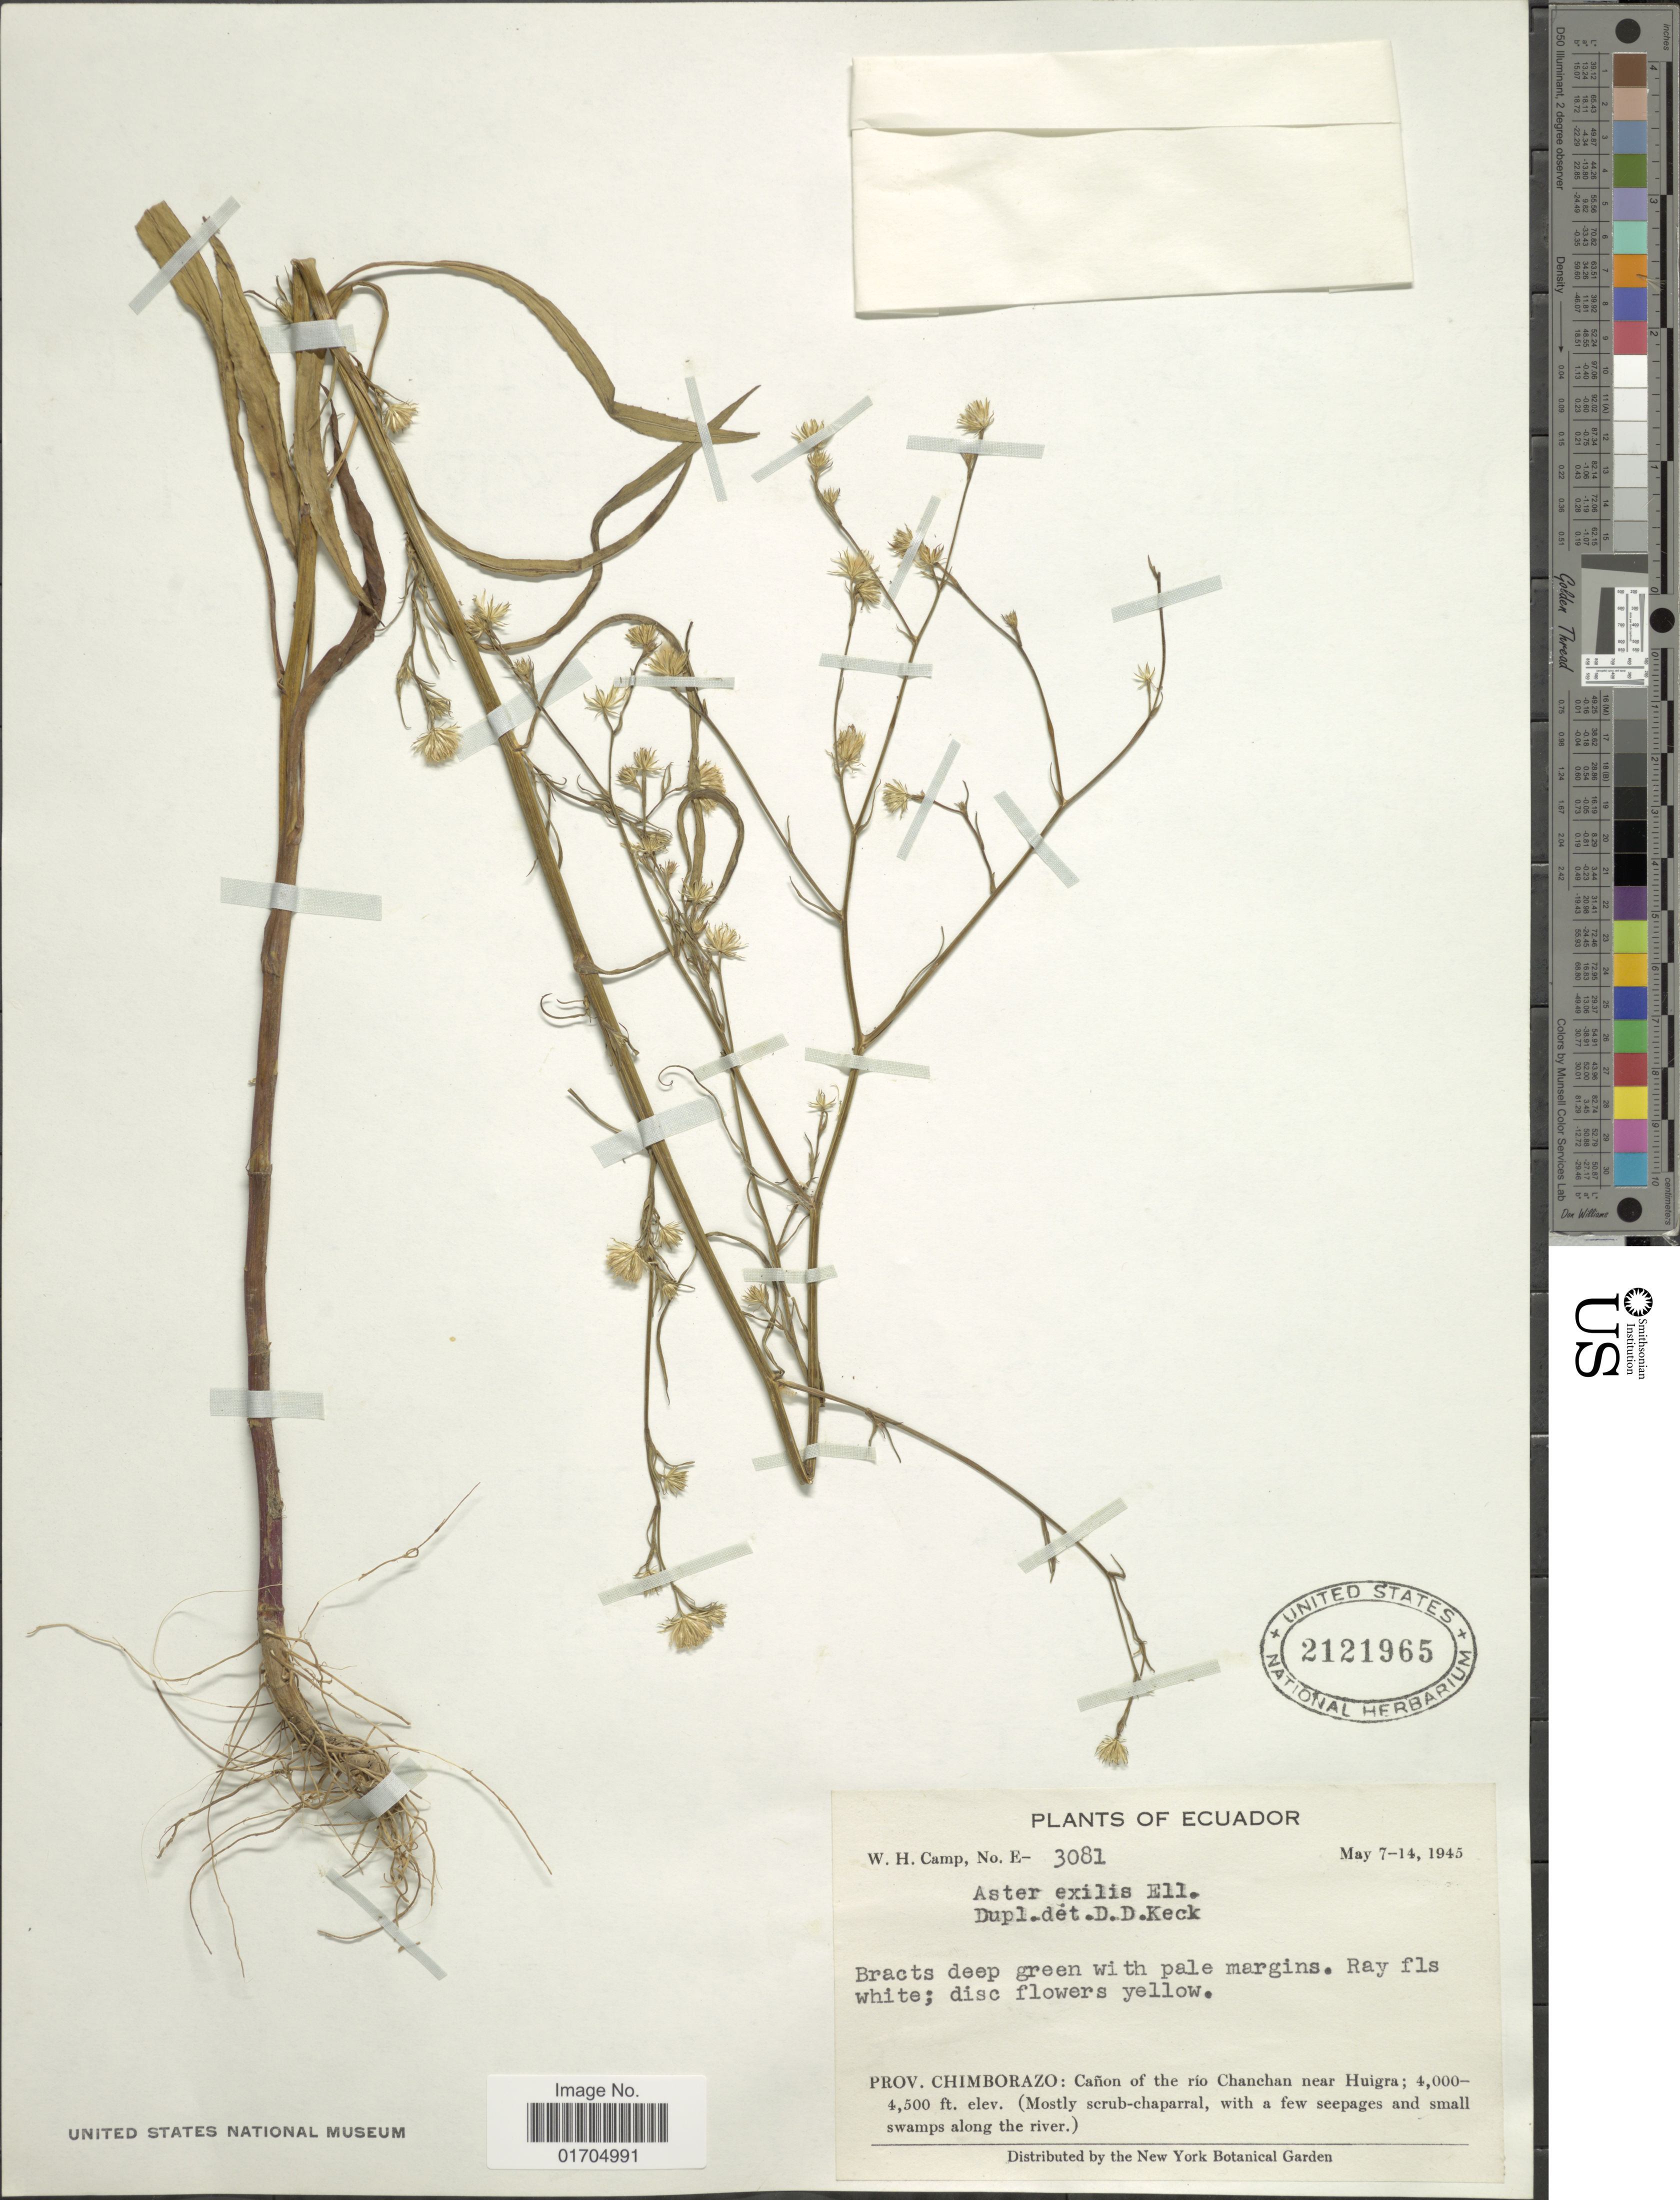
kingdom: Plantae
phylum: Tracheophyta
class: Magnoliopsida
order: Asterales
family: Asteraceae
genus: Symphyotrichum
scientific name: Symphyotrichum squamatum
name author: (Spreng.) G.L. Nesom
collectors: W. H. Camp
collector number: E-3081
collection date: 1945-05-07/1945-05-14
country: Ecuador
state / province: Chimborazo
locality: Cañon of the río Chanchan near Huigra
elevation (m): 1219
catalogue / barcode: US 2121965